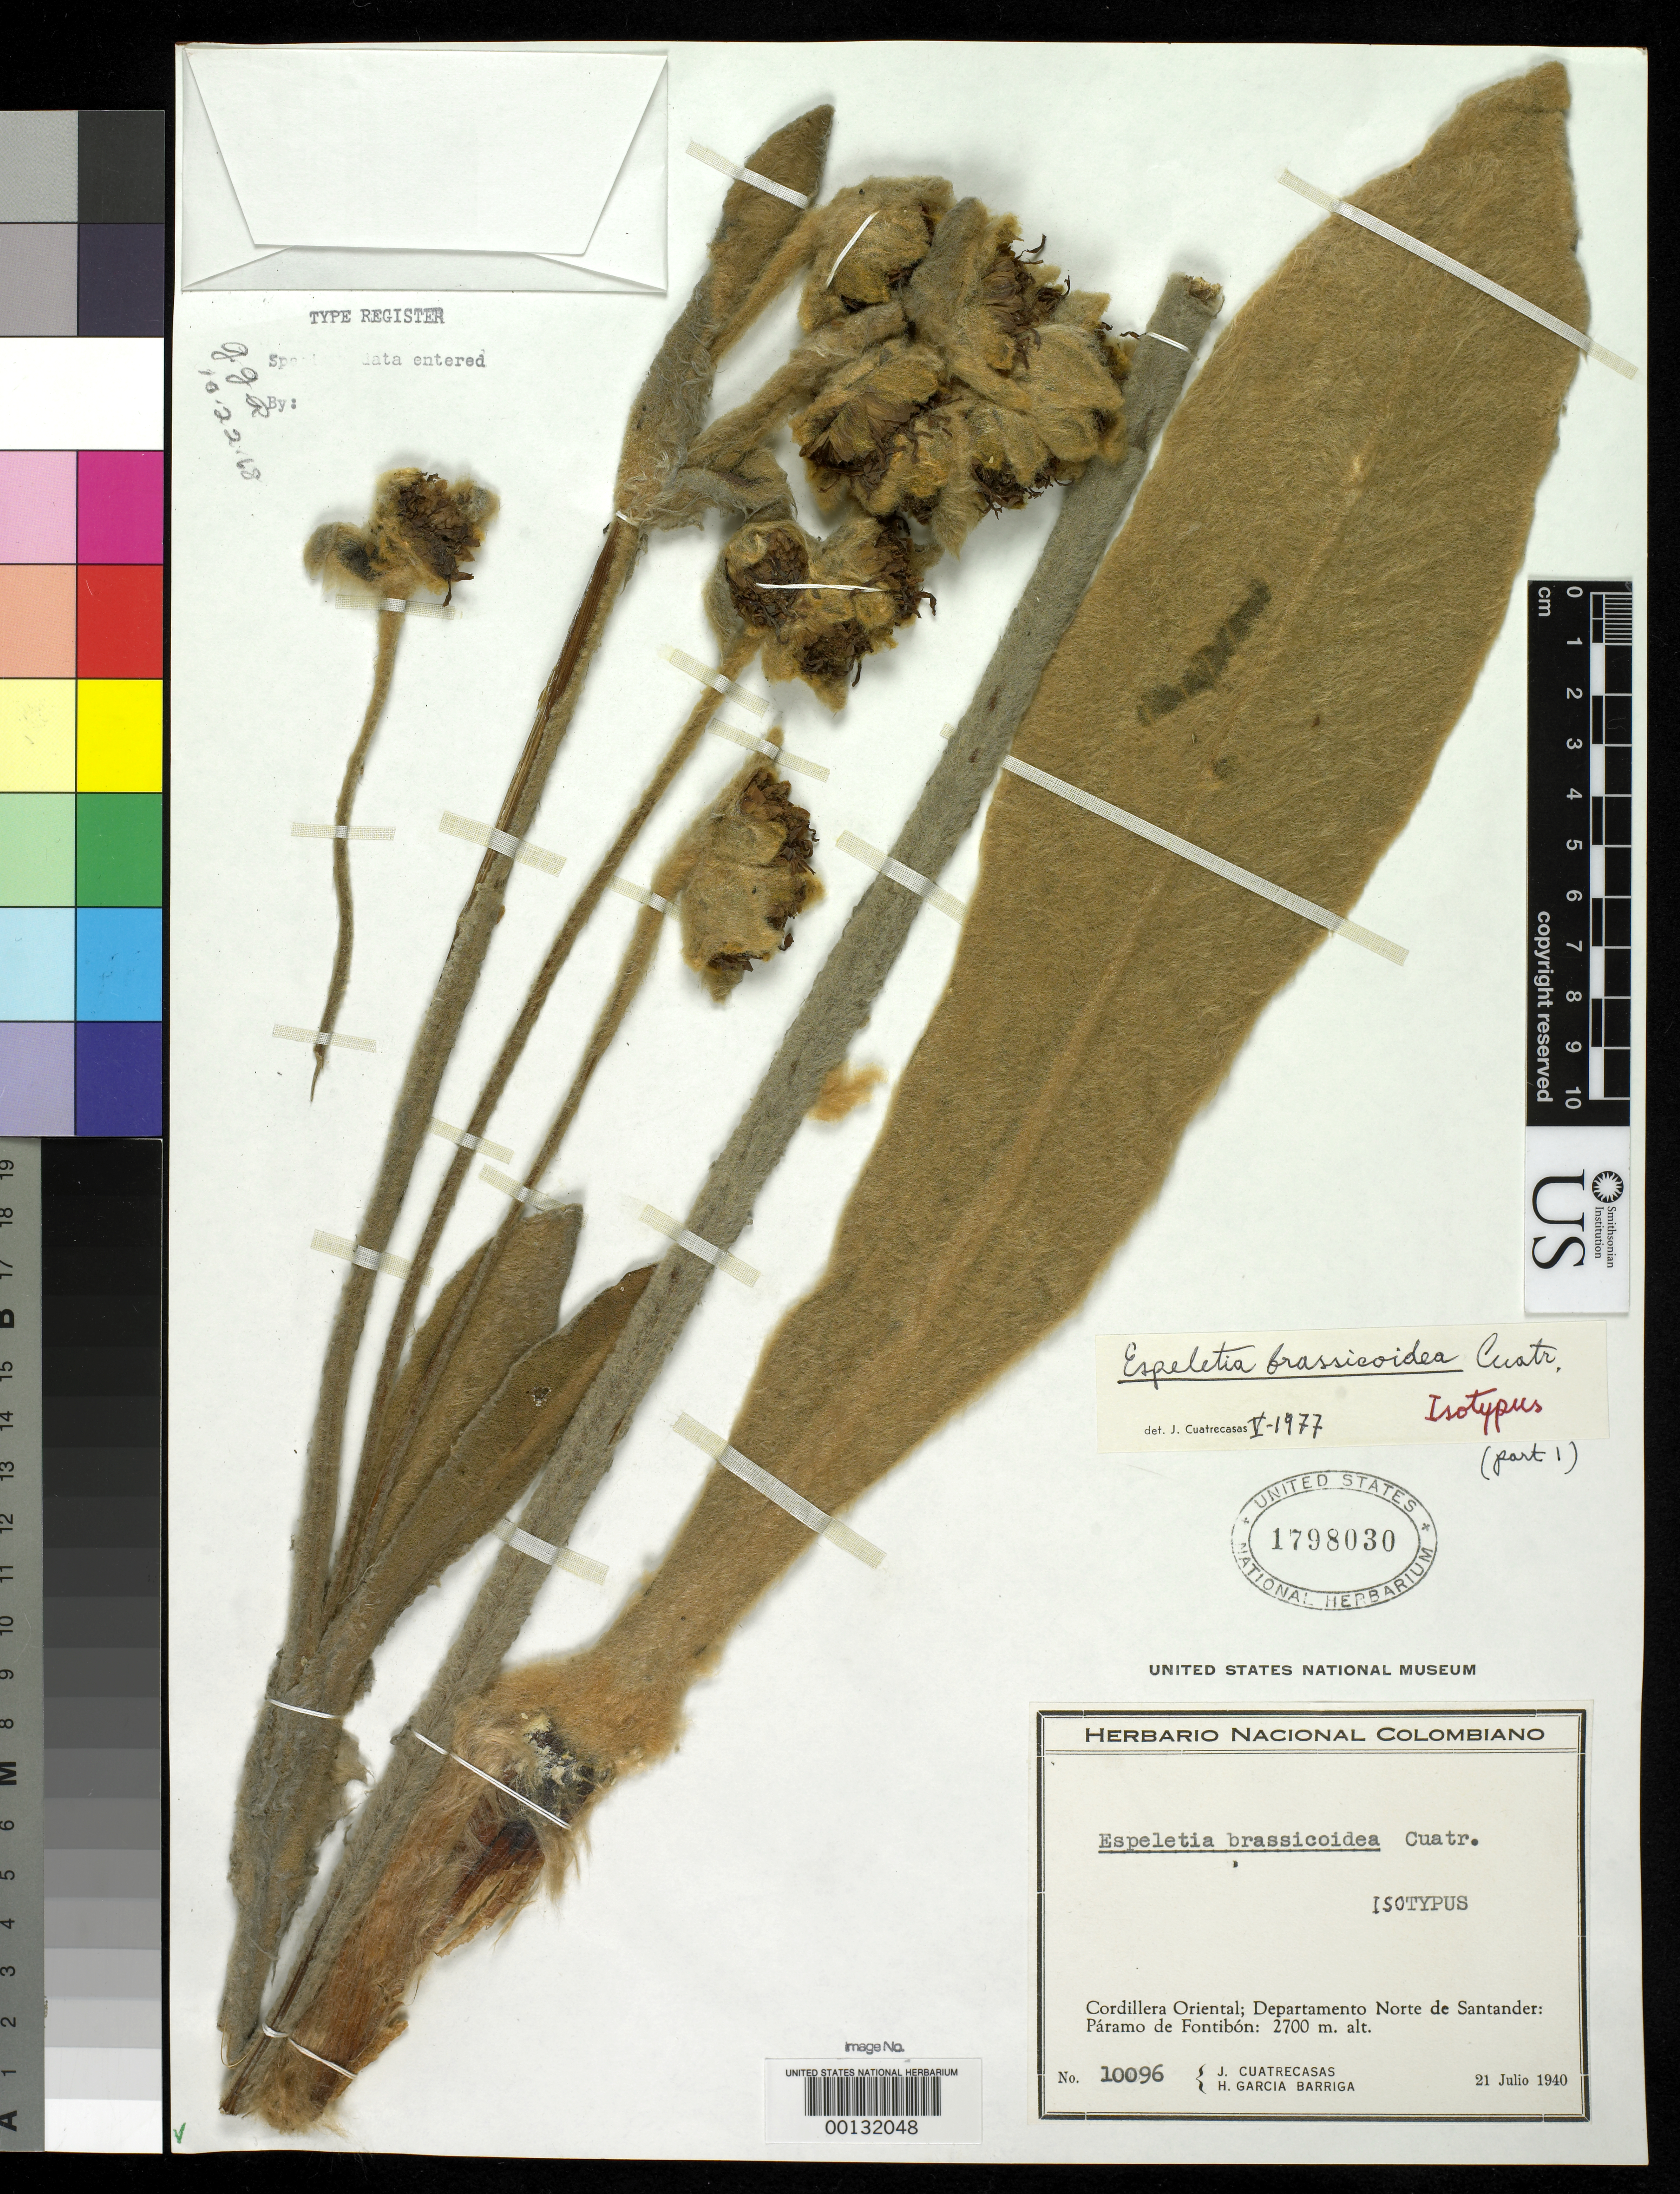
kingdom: Plantae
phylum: Tracheophyta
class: Magnoliopsida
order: Asterales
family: Asteraceae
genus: Espeletia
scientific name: Espeletia brassicoidea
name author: Cuatrec.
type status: Isotype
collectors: J. Cuatrecasas & H. García Barriga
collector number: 10096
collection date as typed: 21 Jul 1940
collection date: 1940-07-21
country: Colombia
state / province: Norte de Santander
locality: Páramo de Fontibon, Cordillera Oriental.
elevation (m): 2700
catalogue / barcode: US 1798030